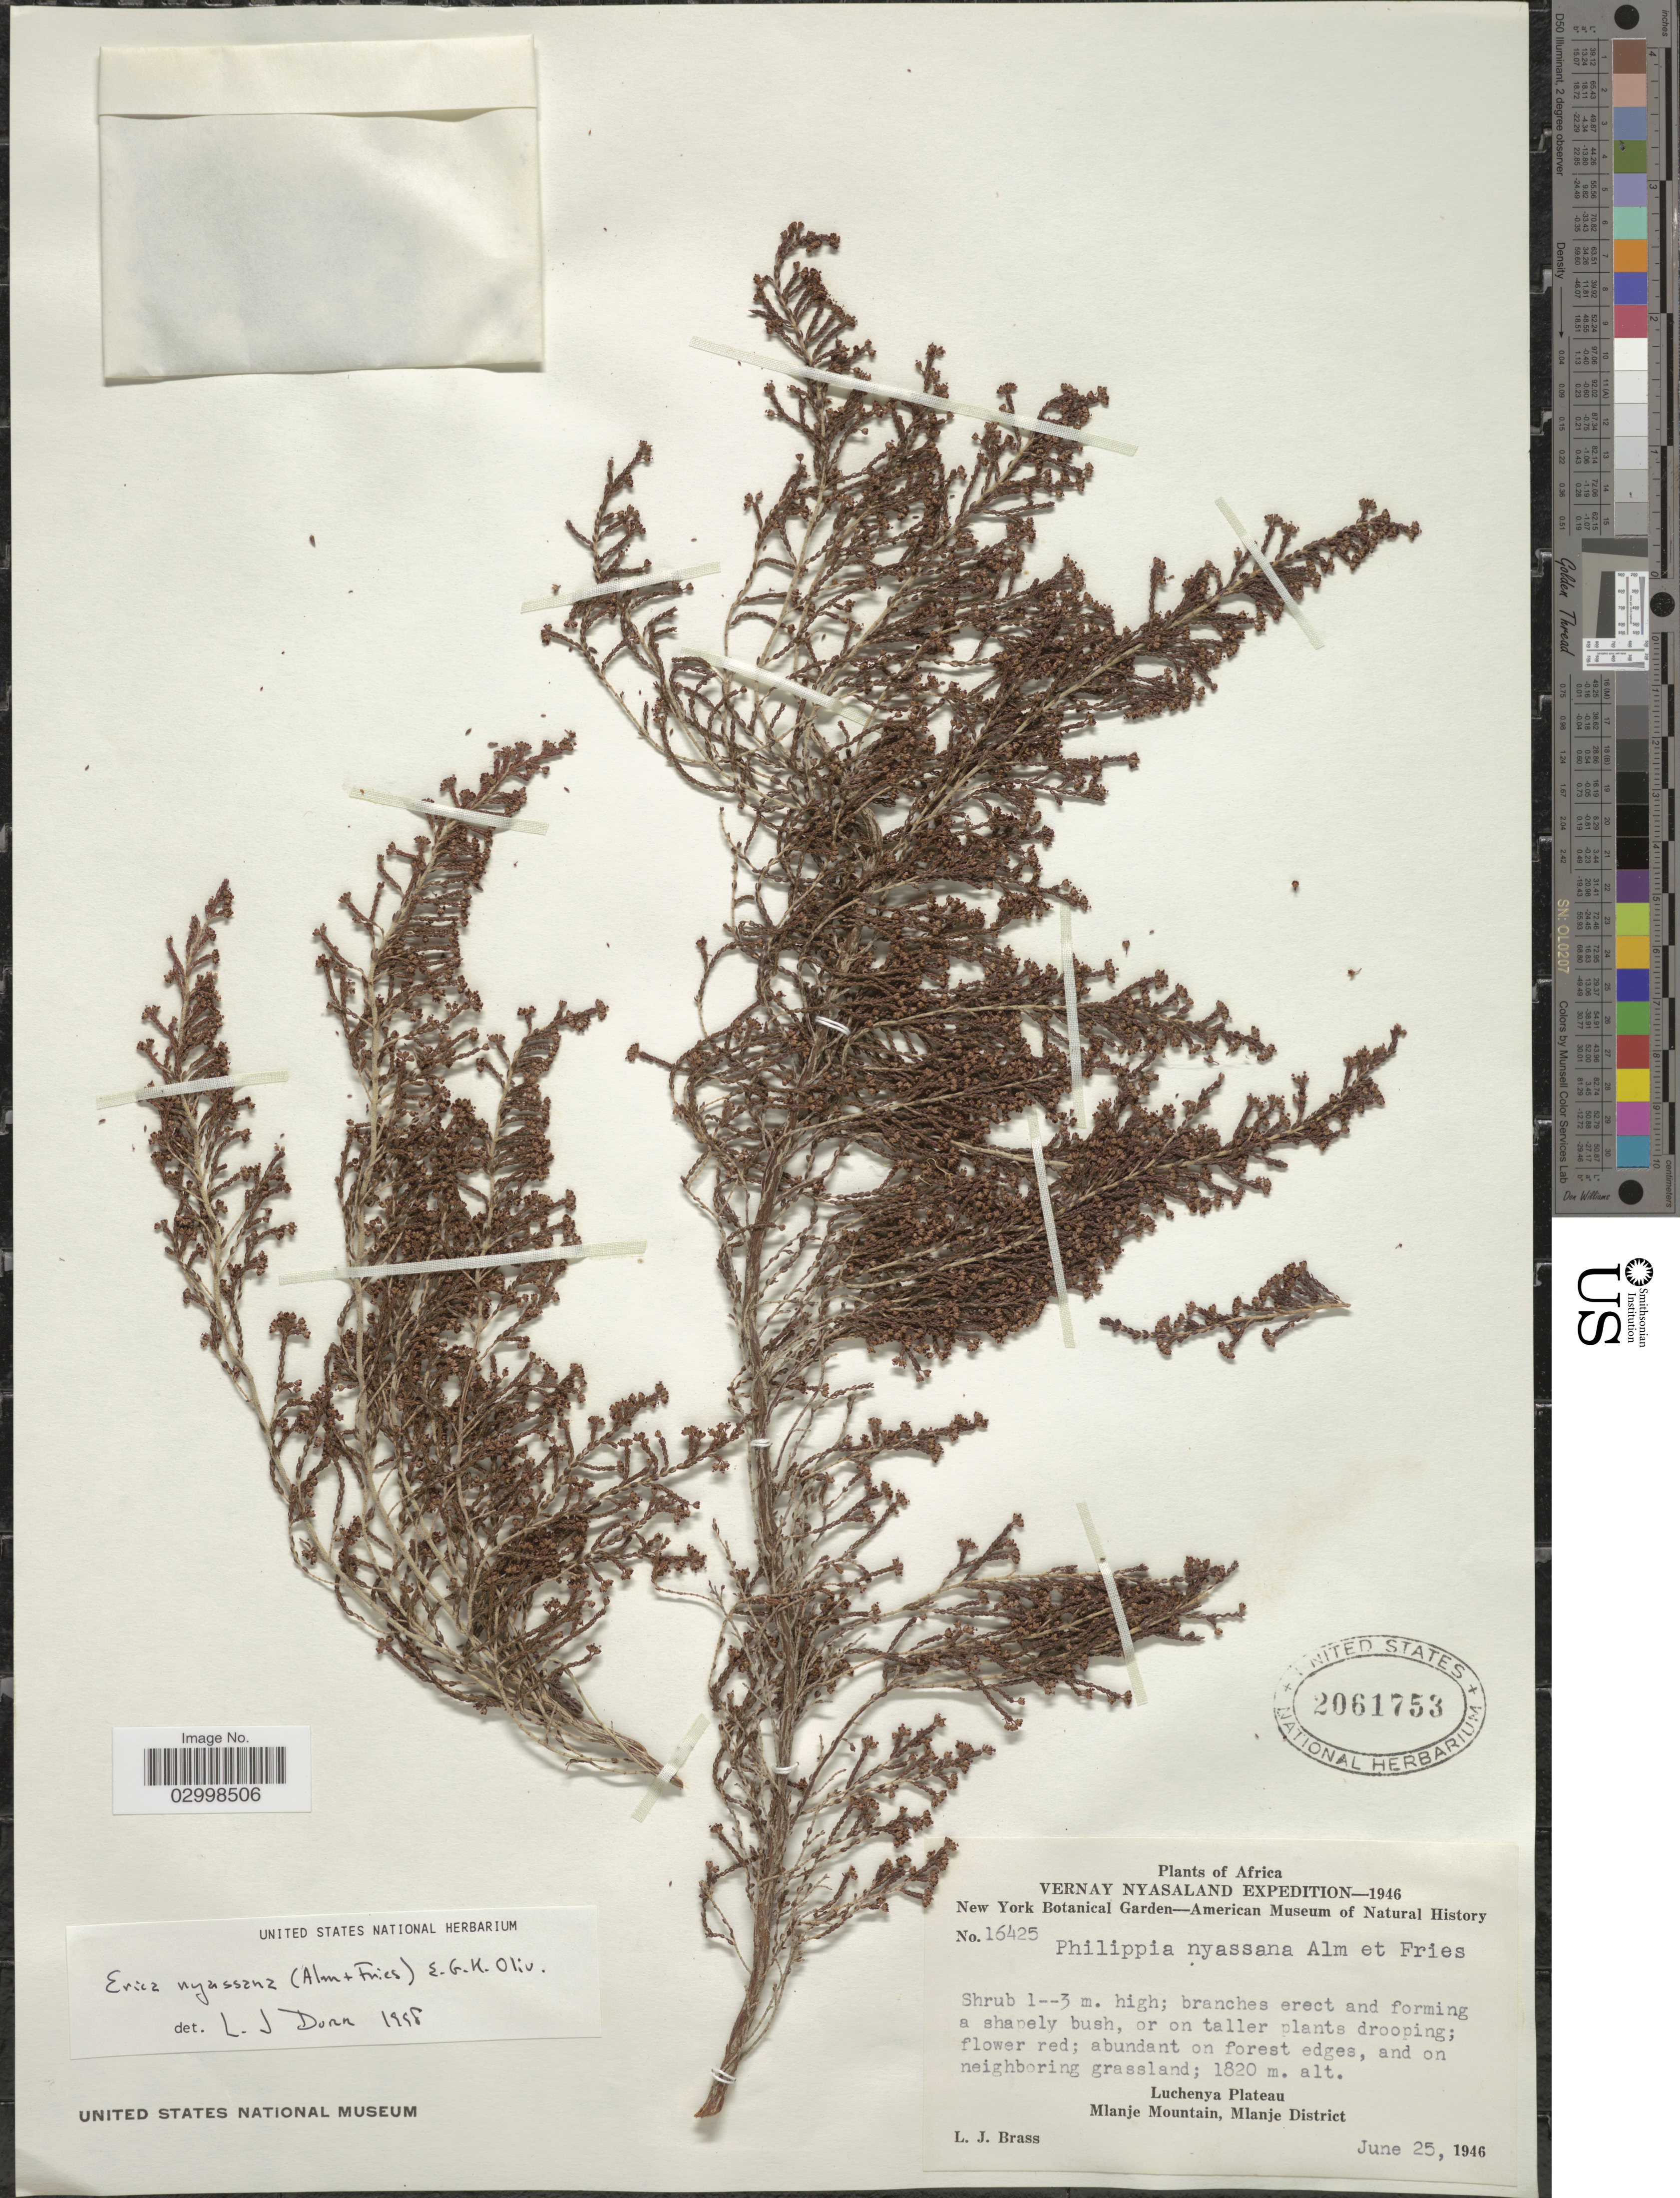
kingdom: Plantae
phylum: Tracheophyta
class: Magnoliopsida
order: Ericales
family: Ericaceae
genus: Erica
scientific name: Erica nyassana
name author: (Alm & T.C.E. Fr.) E.G.H. Oliv.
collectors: L. J. Brass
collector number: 16425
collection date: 1946-06-25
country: Malawi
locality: Vernay Nyasaland, Luchenya Plateau, Mlanje Mountain, Mlanje District.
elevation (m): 1820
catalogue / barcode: US 2061753